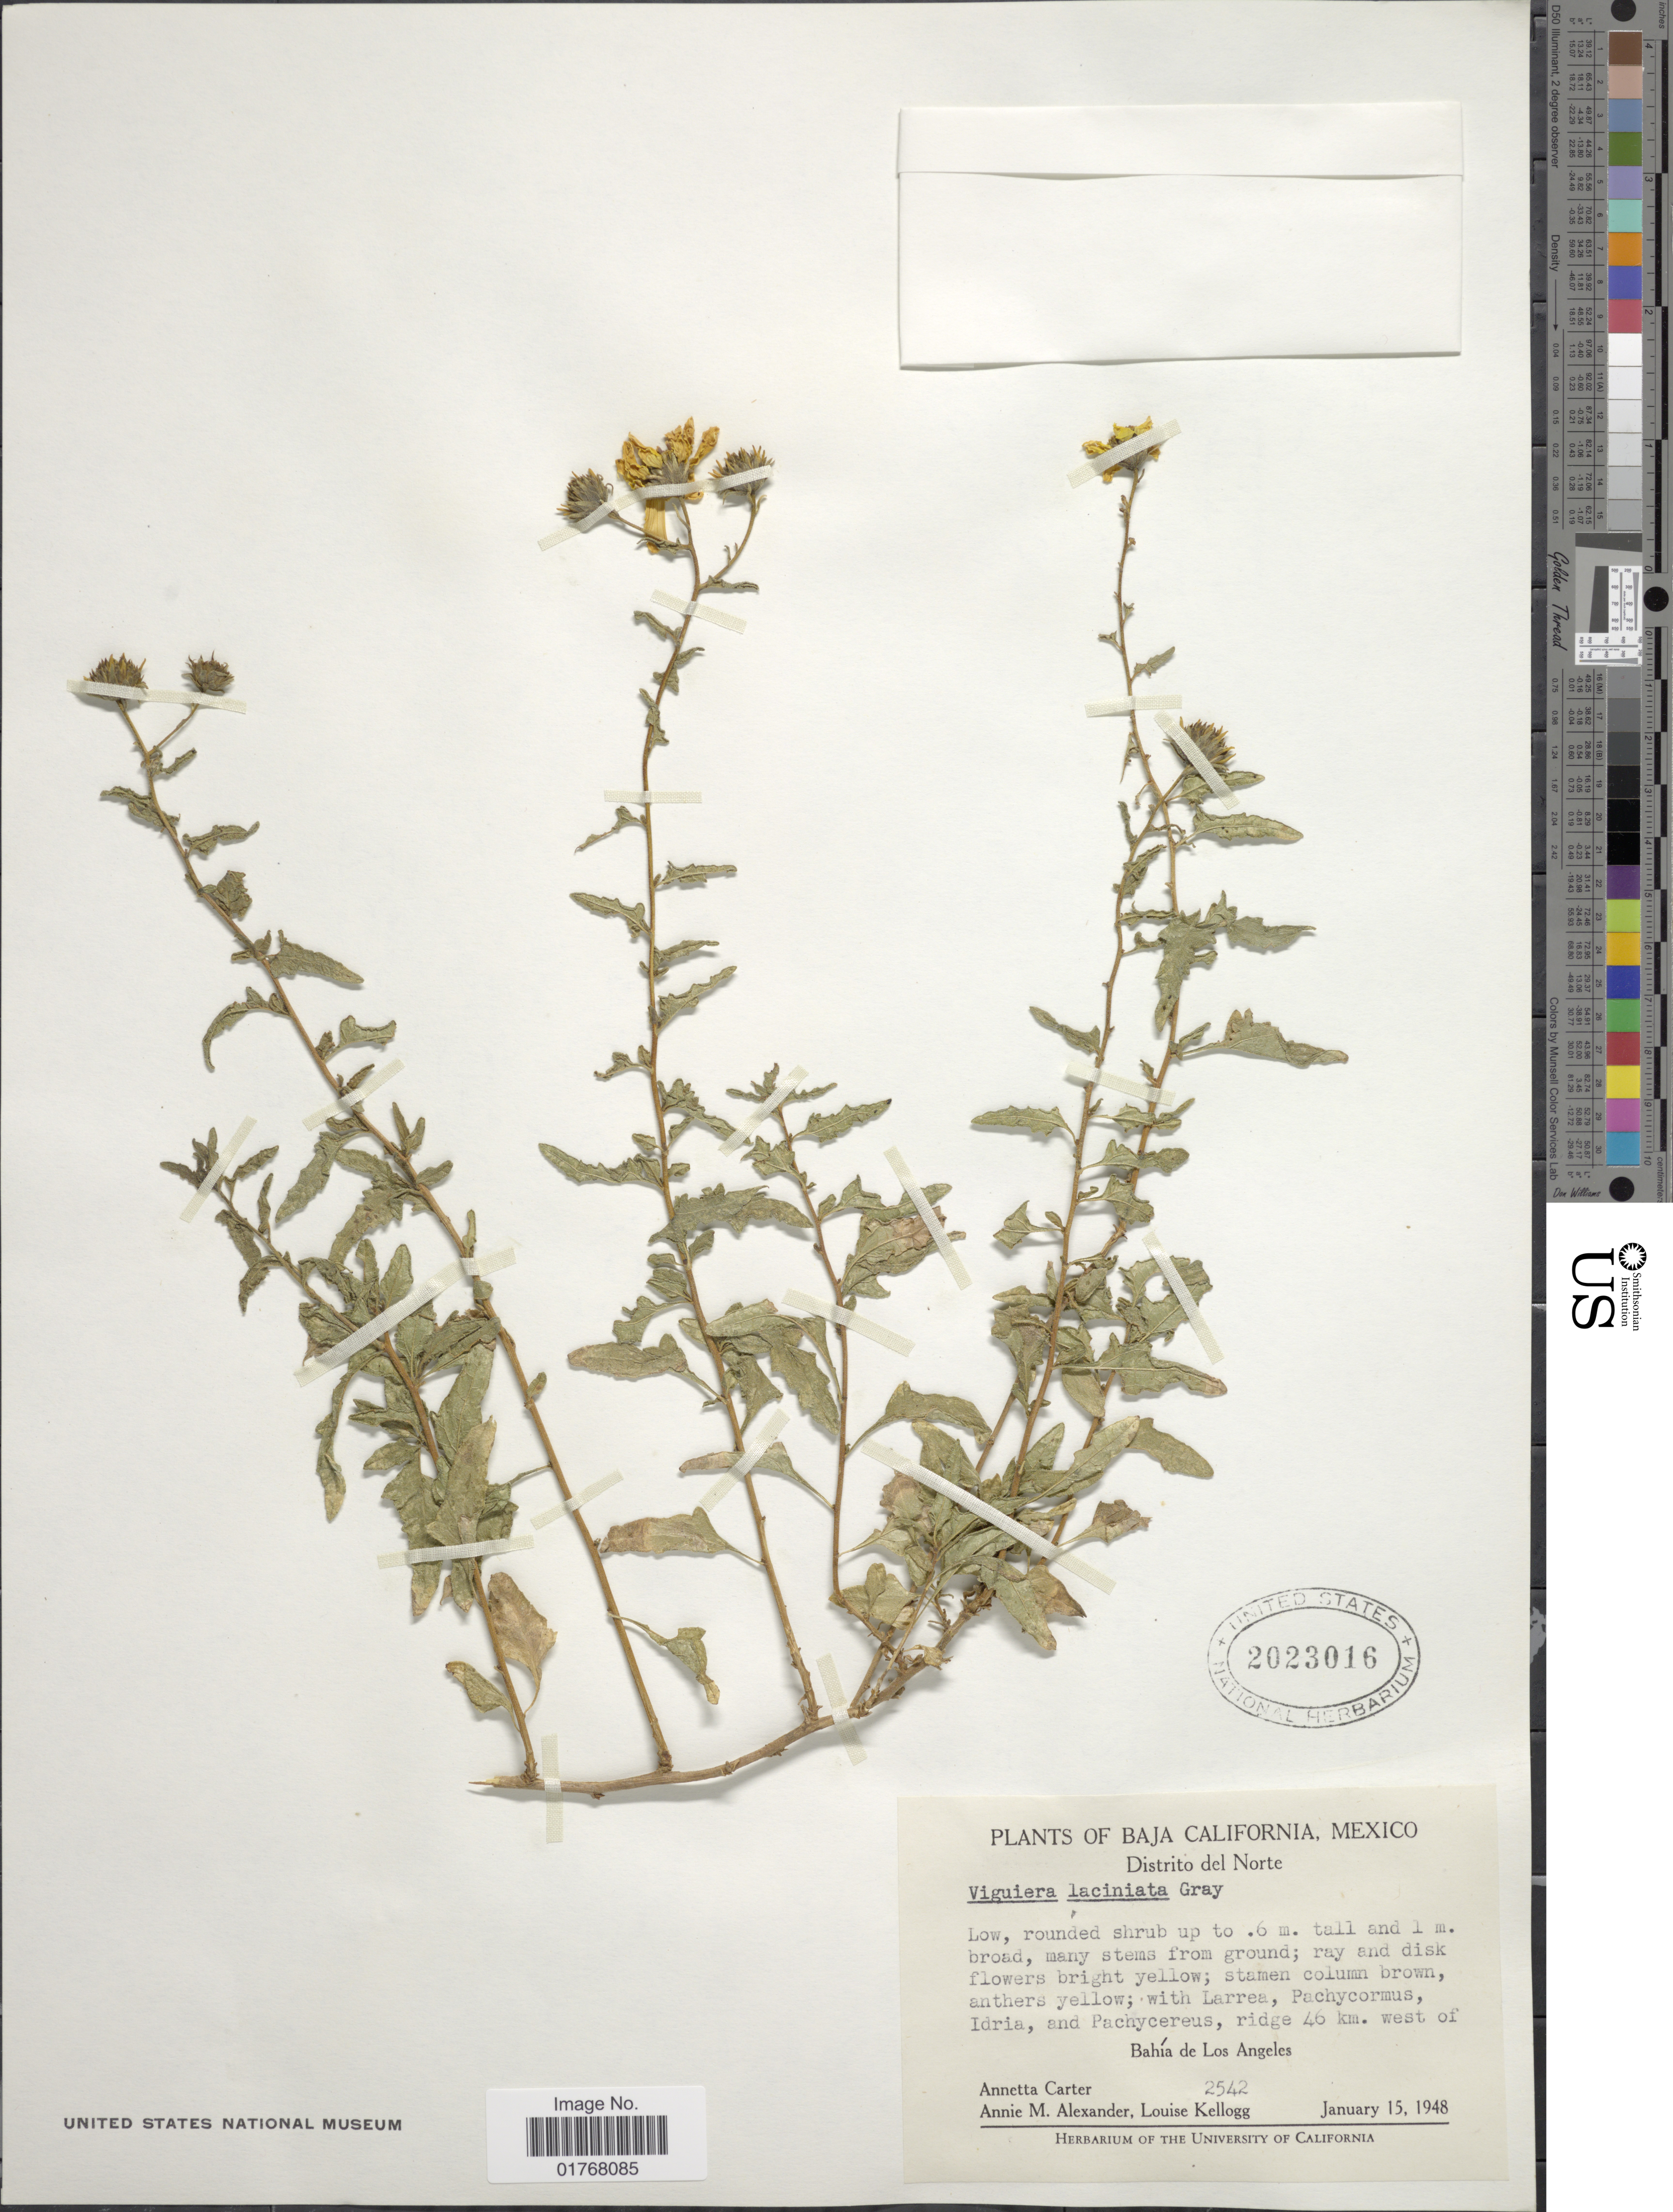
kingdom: Plantae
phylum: Tracheophyta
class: Magnoliopsida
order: Asterales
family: Asteraceae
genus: Viguiera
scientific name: Viguiera laciniata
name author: A. Gray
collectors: A. Carter, A. M. Alexander & L. Kellogg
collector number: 2542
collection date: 1948-01-15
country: Mexico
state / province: Baja California Sur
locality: Distrito del Norte, ridge 46 km west of Bahóa de Los Angeles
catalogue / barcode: US 2023016